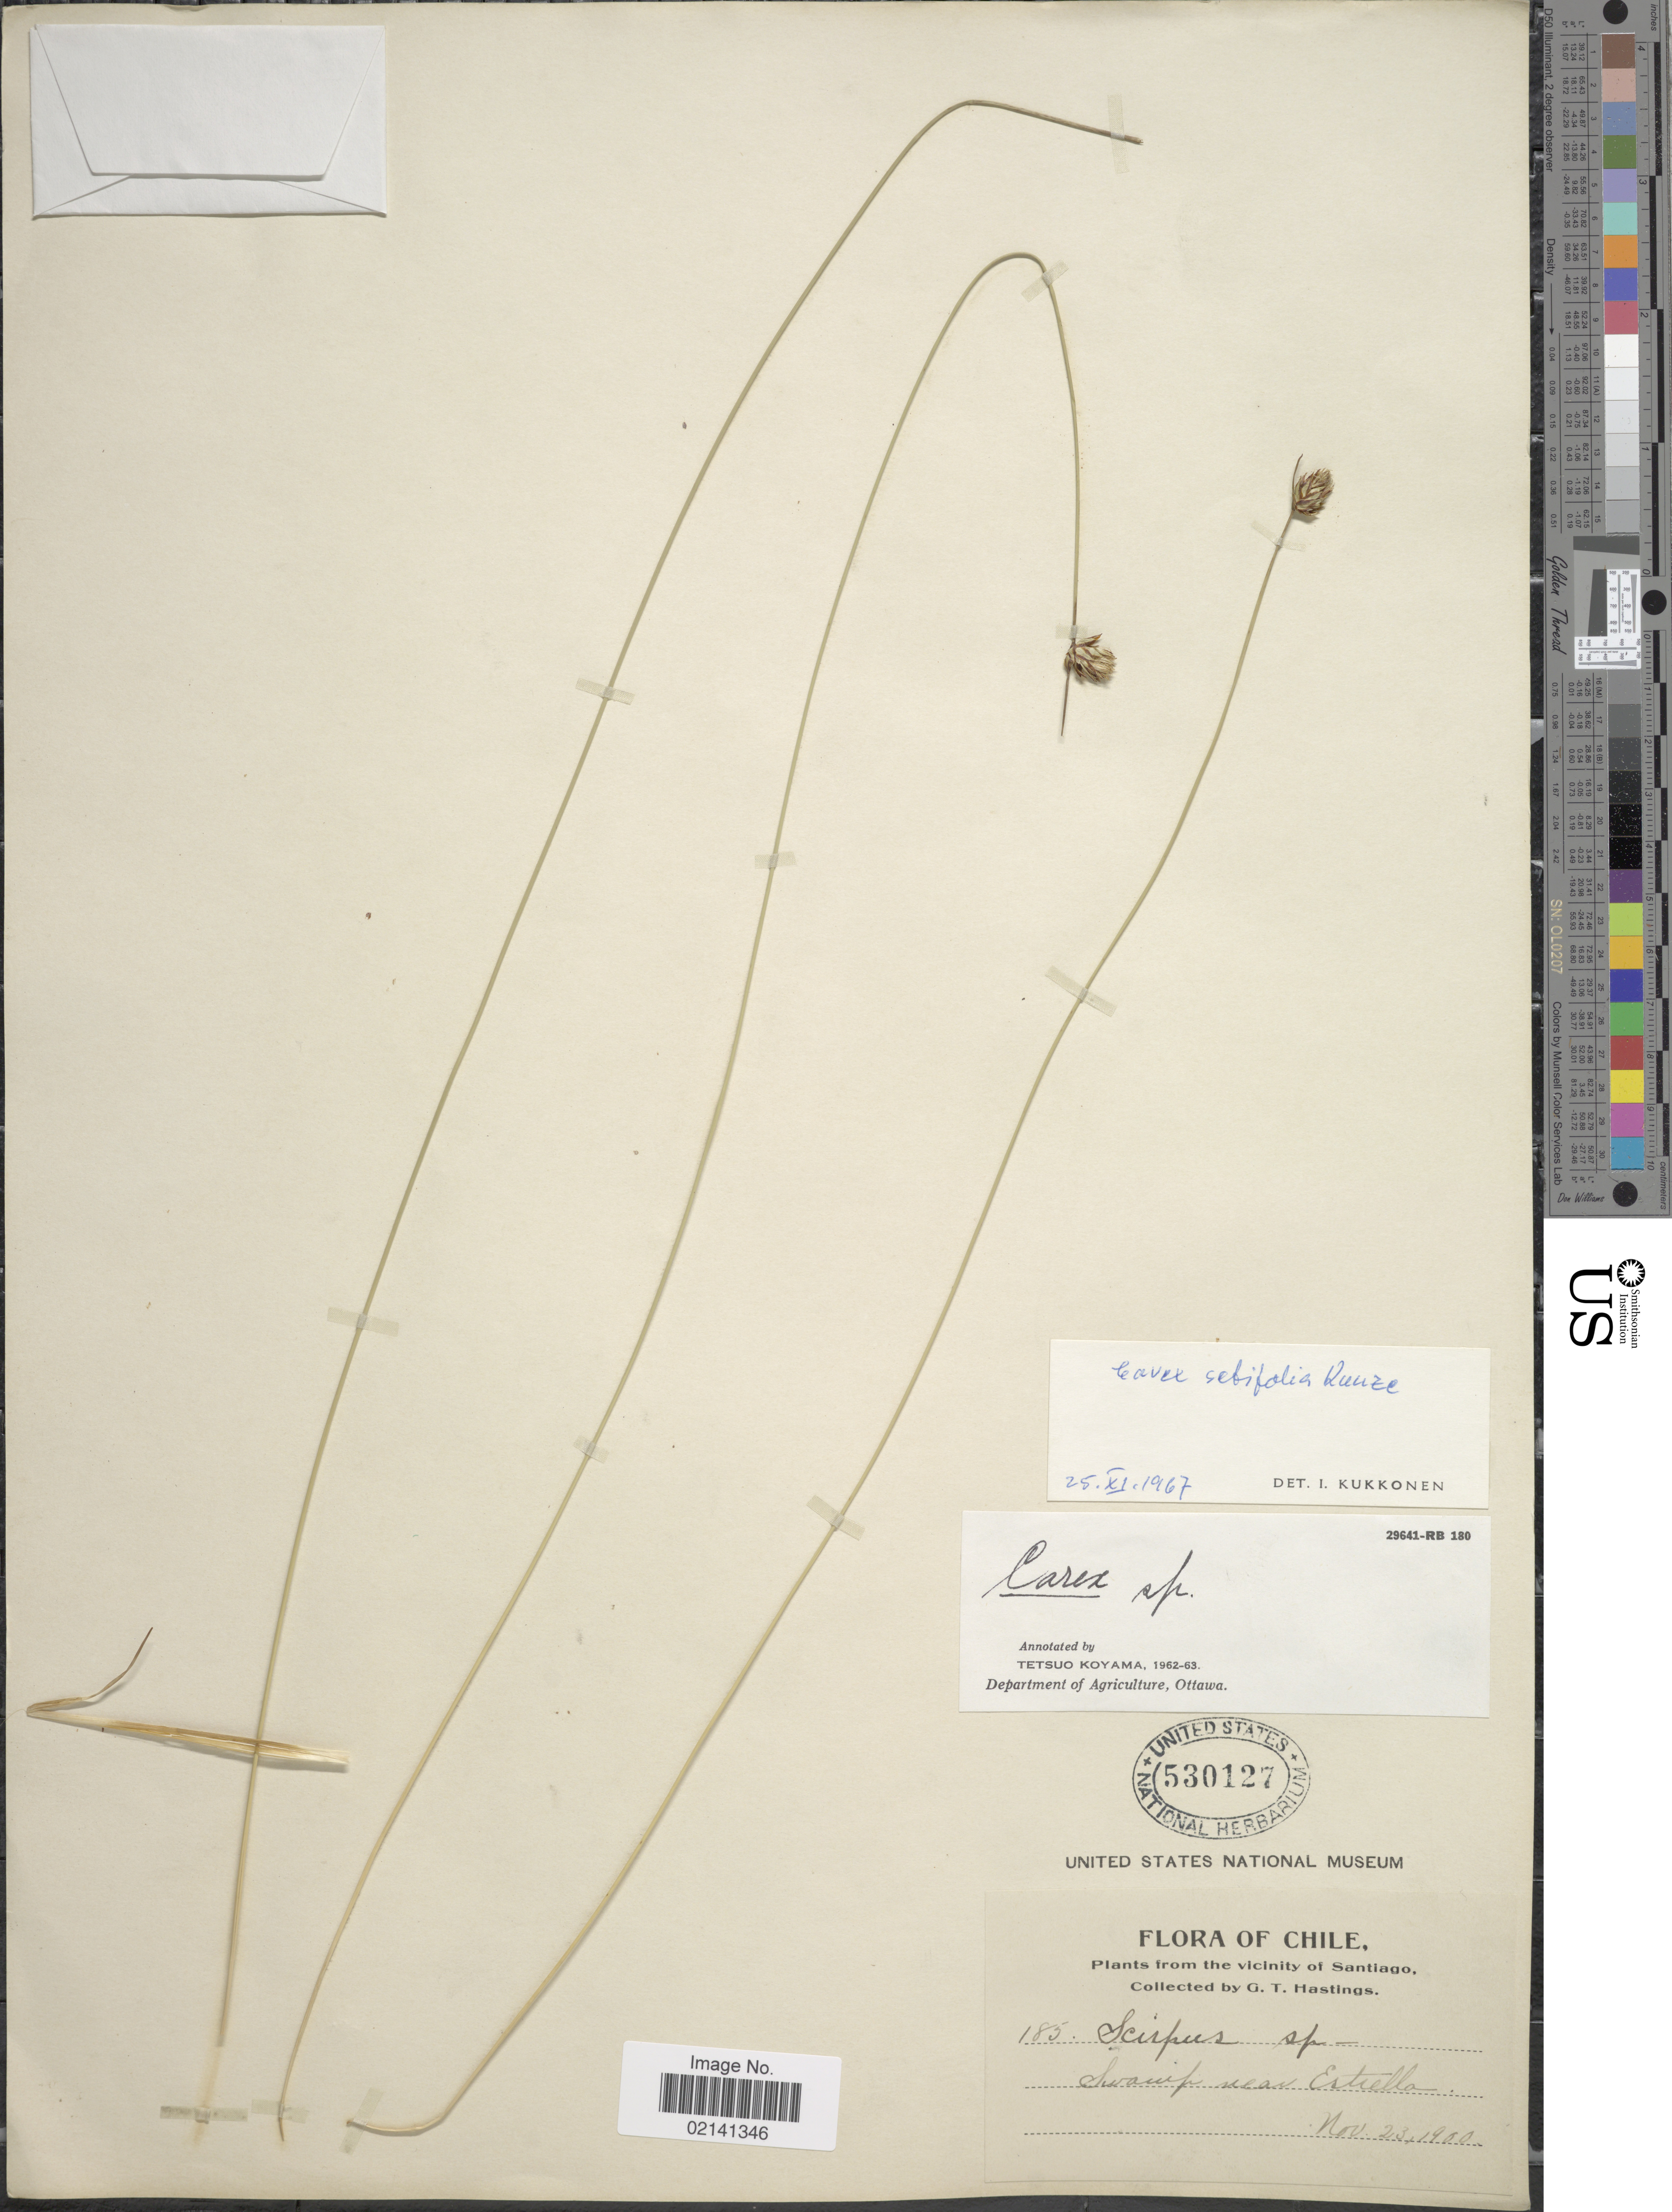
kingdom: Plantae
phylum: Tracheophyta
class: Liliopsida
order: Poales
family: Cyperaceae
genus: Carex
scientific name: Carex berteroana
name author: Steud.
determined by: Jimnéz-Mejias, Pedro, (UPOS), Universidad Pablo de Olavide (SPAIN)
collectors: G. Hastings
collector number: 185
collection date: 1900-11-23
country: Chile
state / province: Región Metropolitana (RM)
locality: The Vicinity of Santiago, swamp near Estrella.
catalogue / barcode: US 530127